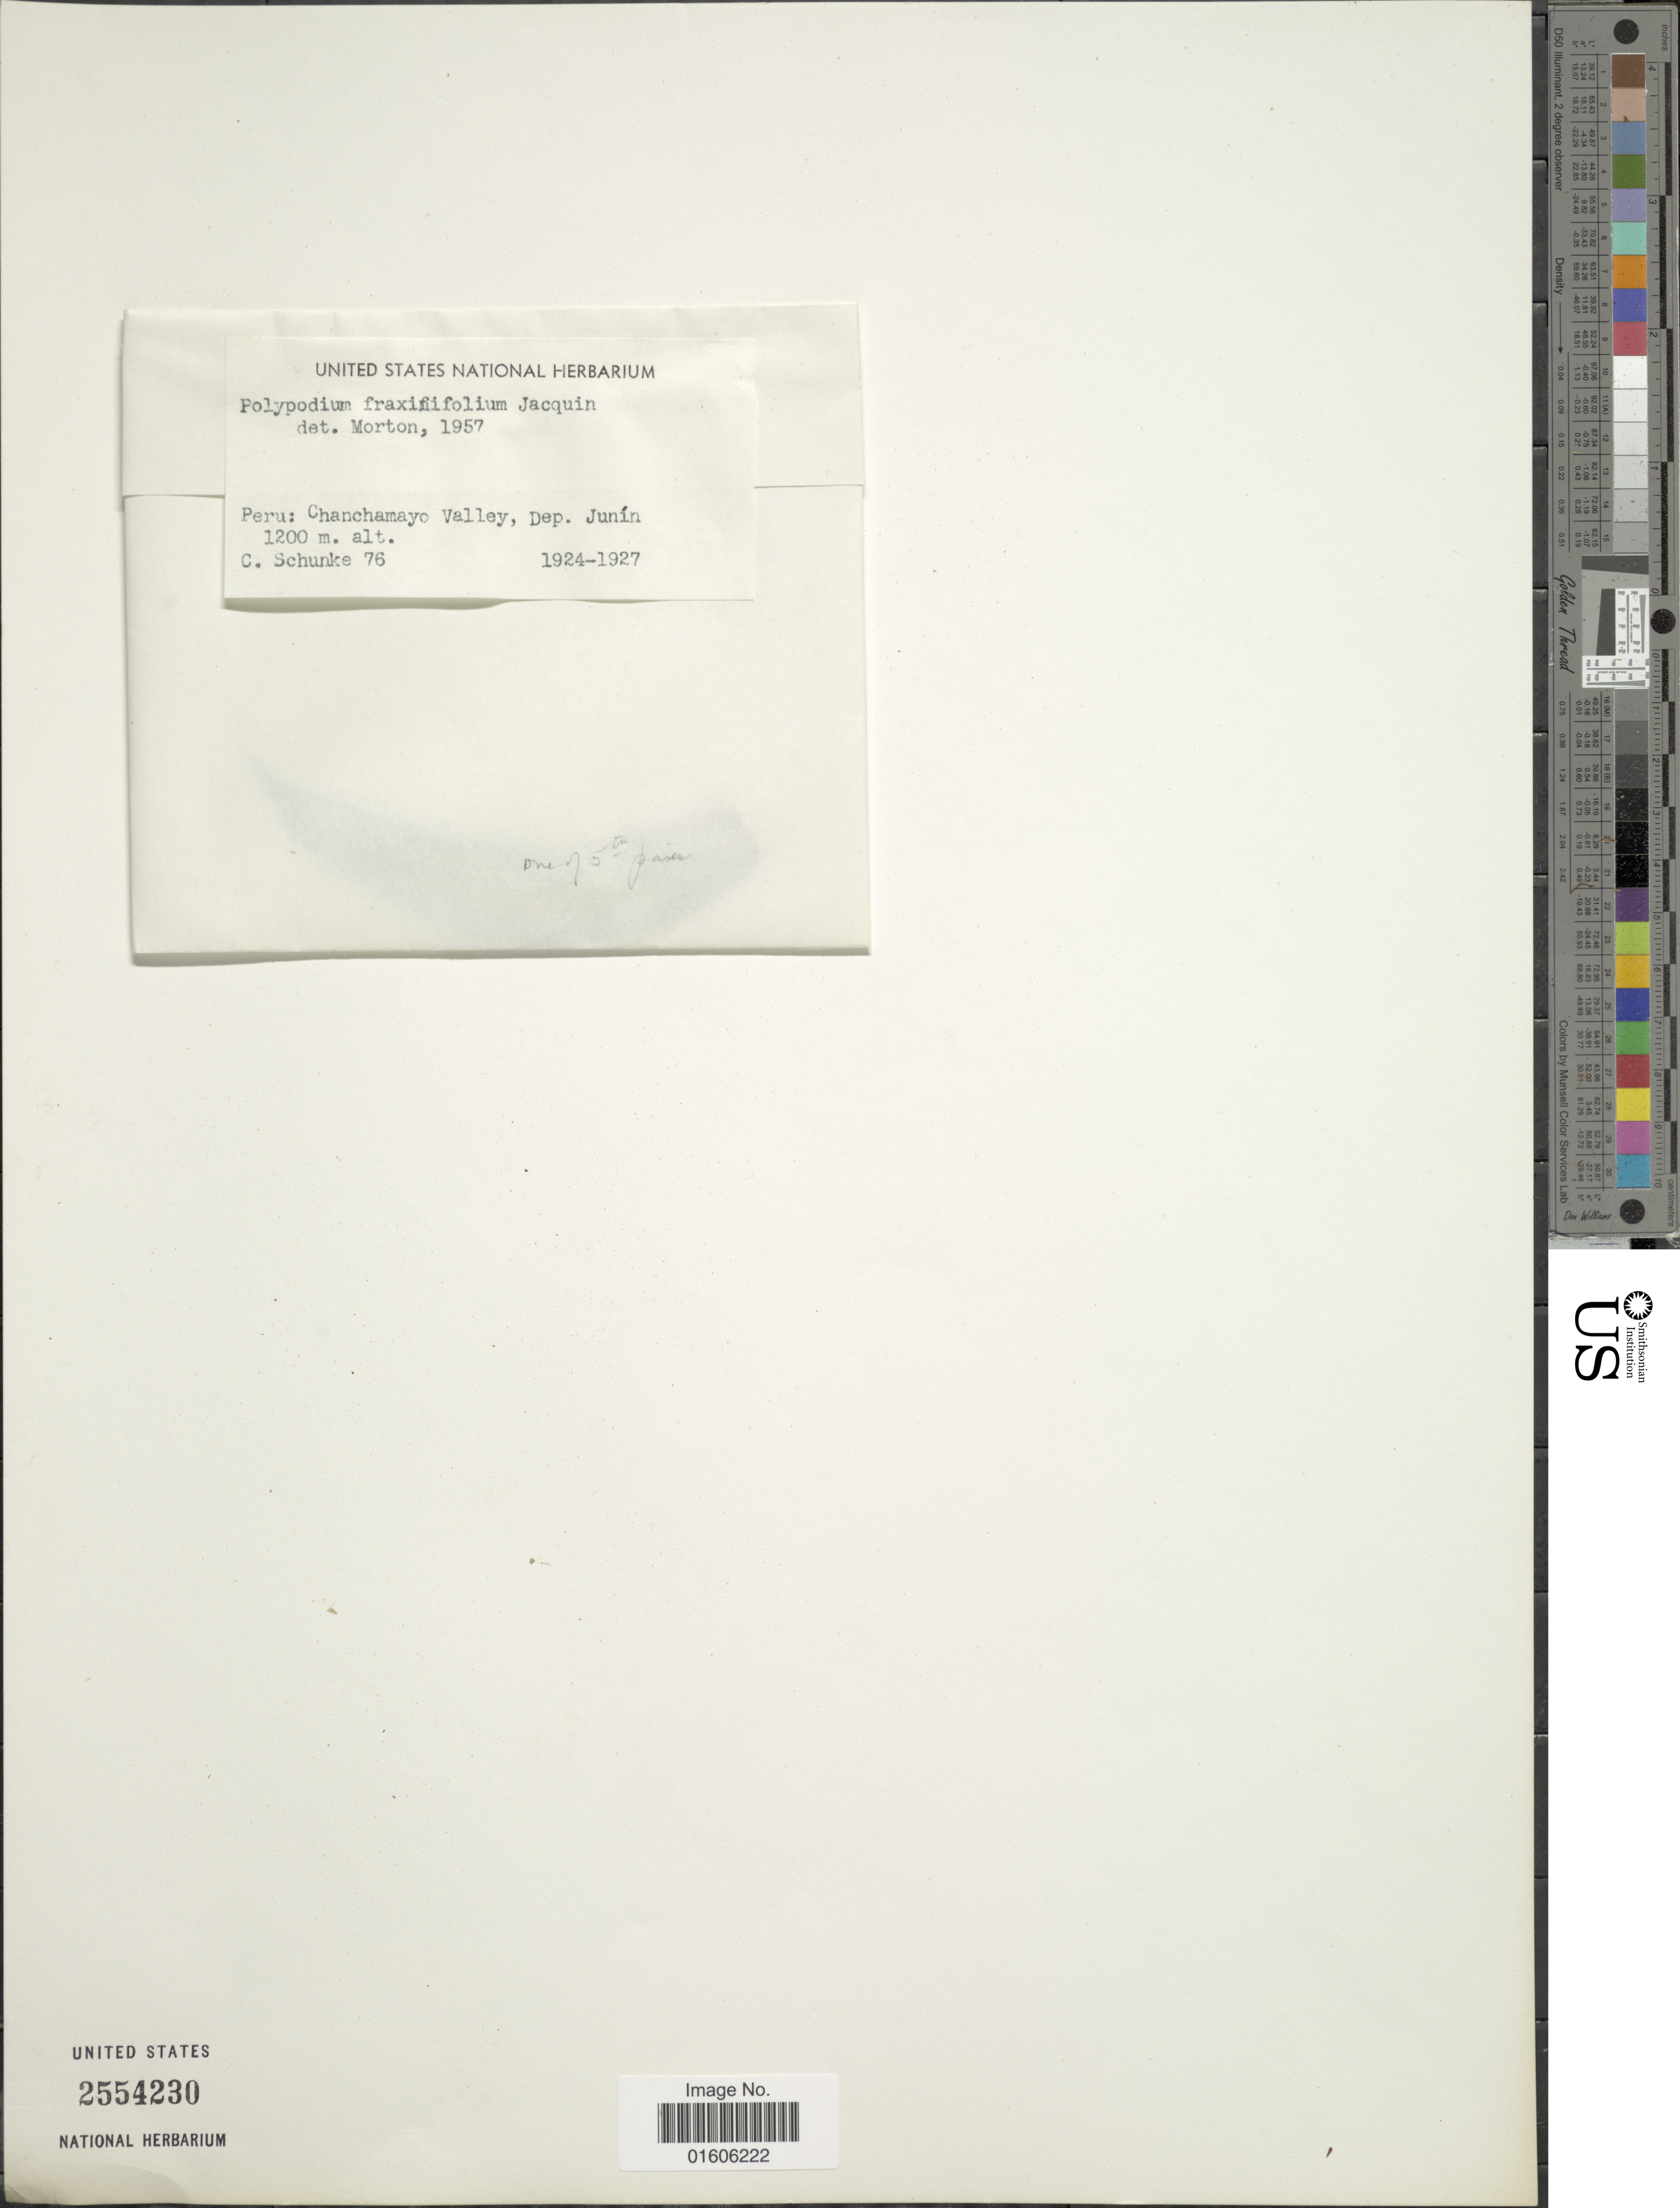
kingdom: Plantae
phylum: Tracheophyta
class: Polypodiopsida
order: Polypodiales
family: Polypodiaceae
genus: Serpocaulon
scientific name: Serpocaulon fraxinifolium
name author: (Jacq.) A.R. Sm.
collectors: C. Schunke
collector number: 76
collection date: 1924/1927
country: Peru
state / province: Junín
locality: Chanchamayo Valley.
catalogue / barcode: US 2554230